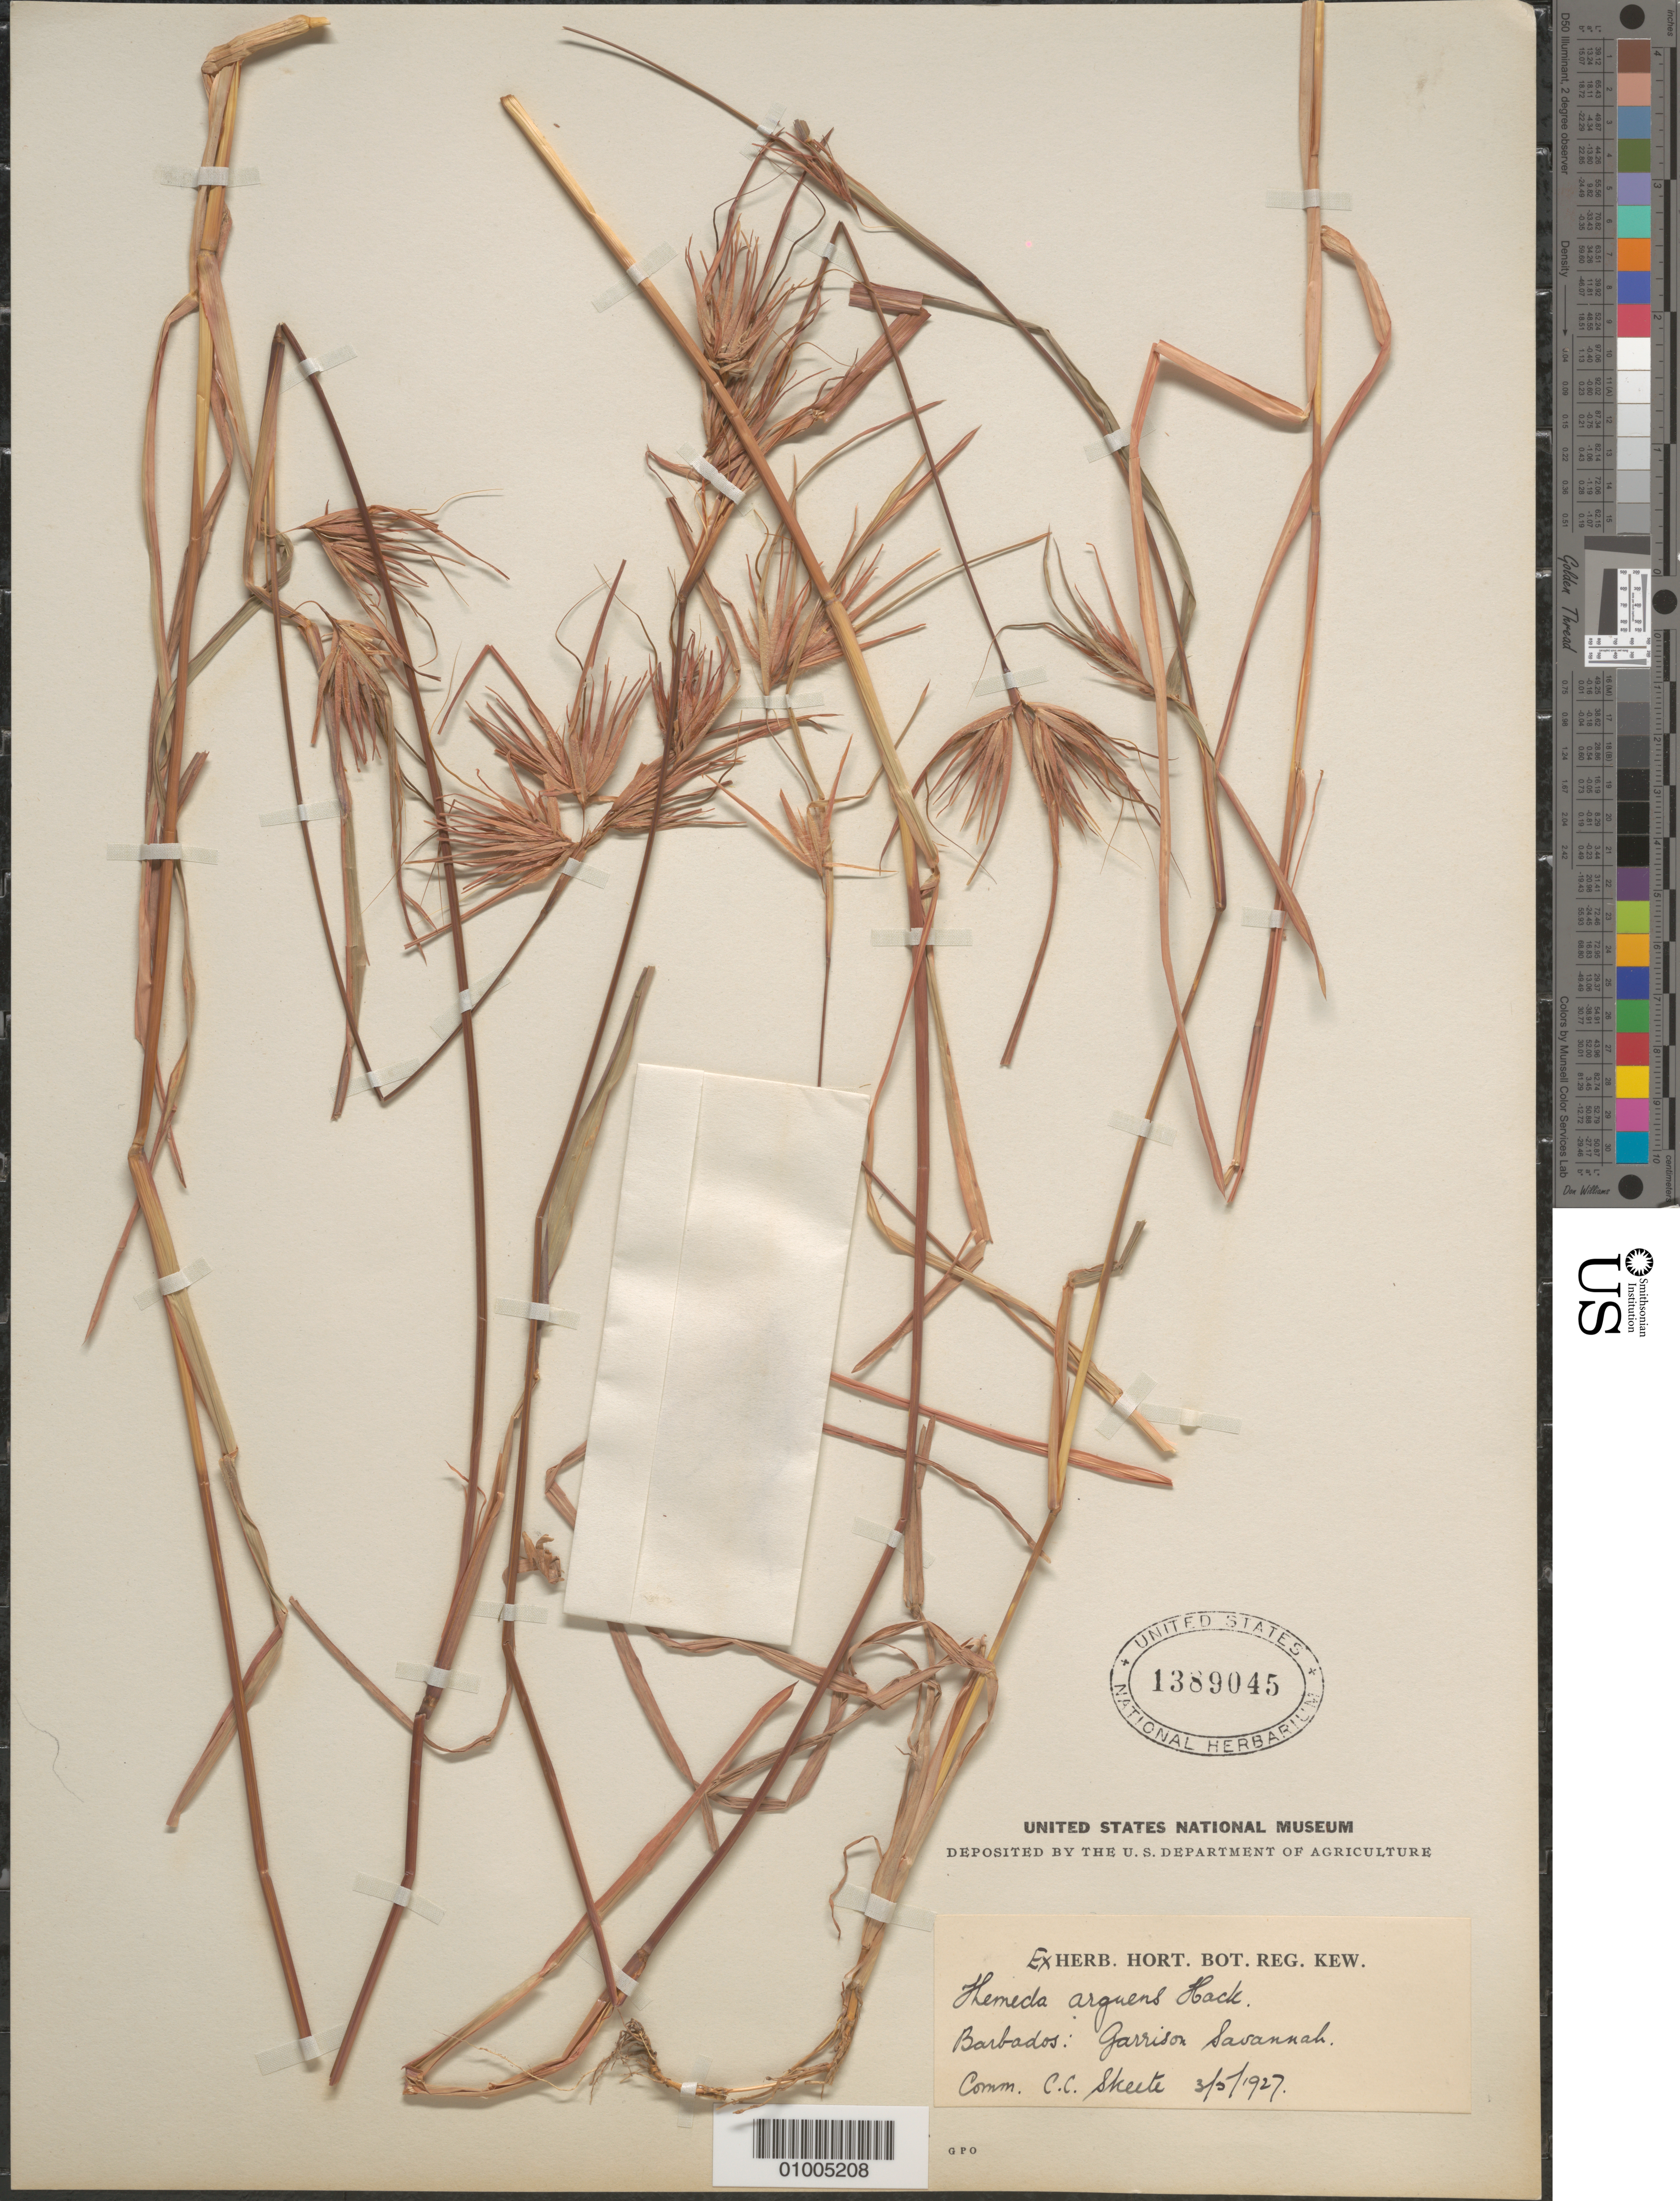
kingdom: Plantae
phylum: Tracheophyta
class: Liliopsida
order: Poales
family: Poaceae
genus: Themeda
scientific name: Themeda quadrivalvis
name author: (L.) Kuntze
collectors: E. Skeete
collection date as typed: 03 May 1927 or 05 Mar 1927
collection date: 1927-03-05 or 1927-05-03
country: Barbados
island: Barbados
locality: Garrison Savannah.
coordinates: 0 N, 0 E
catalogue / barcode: US 1389045